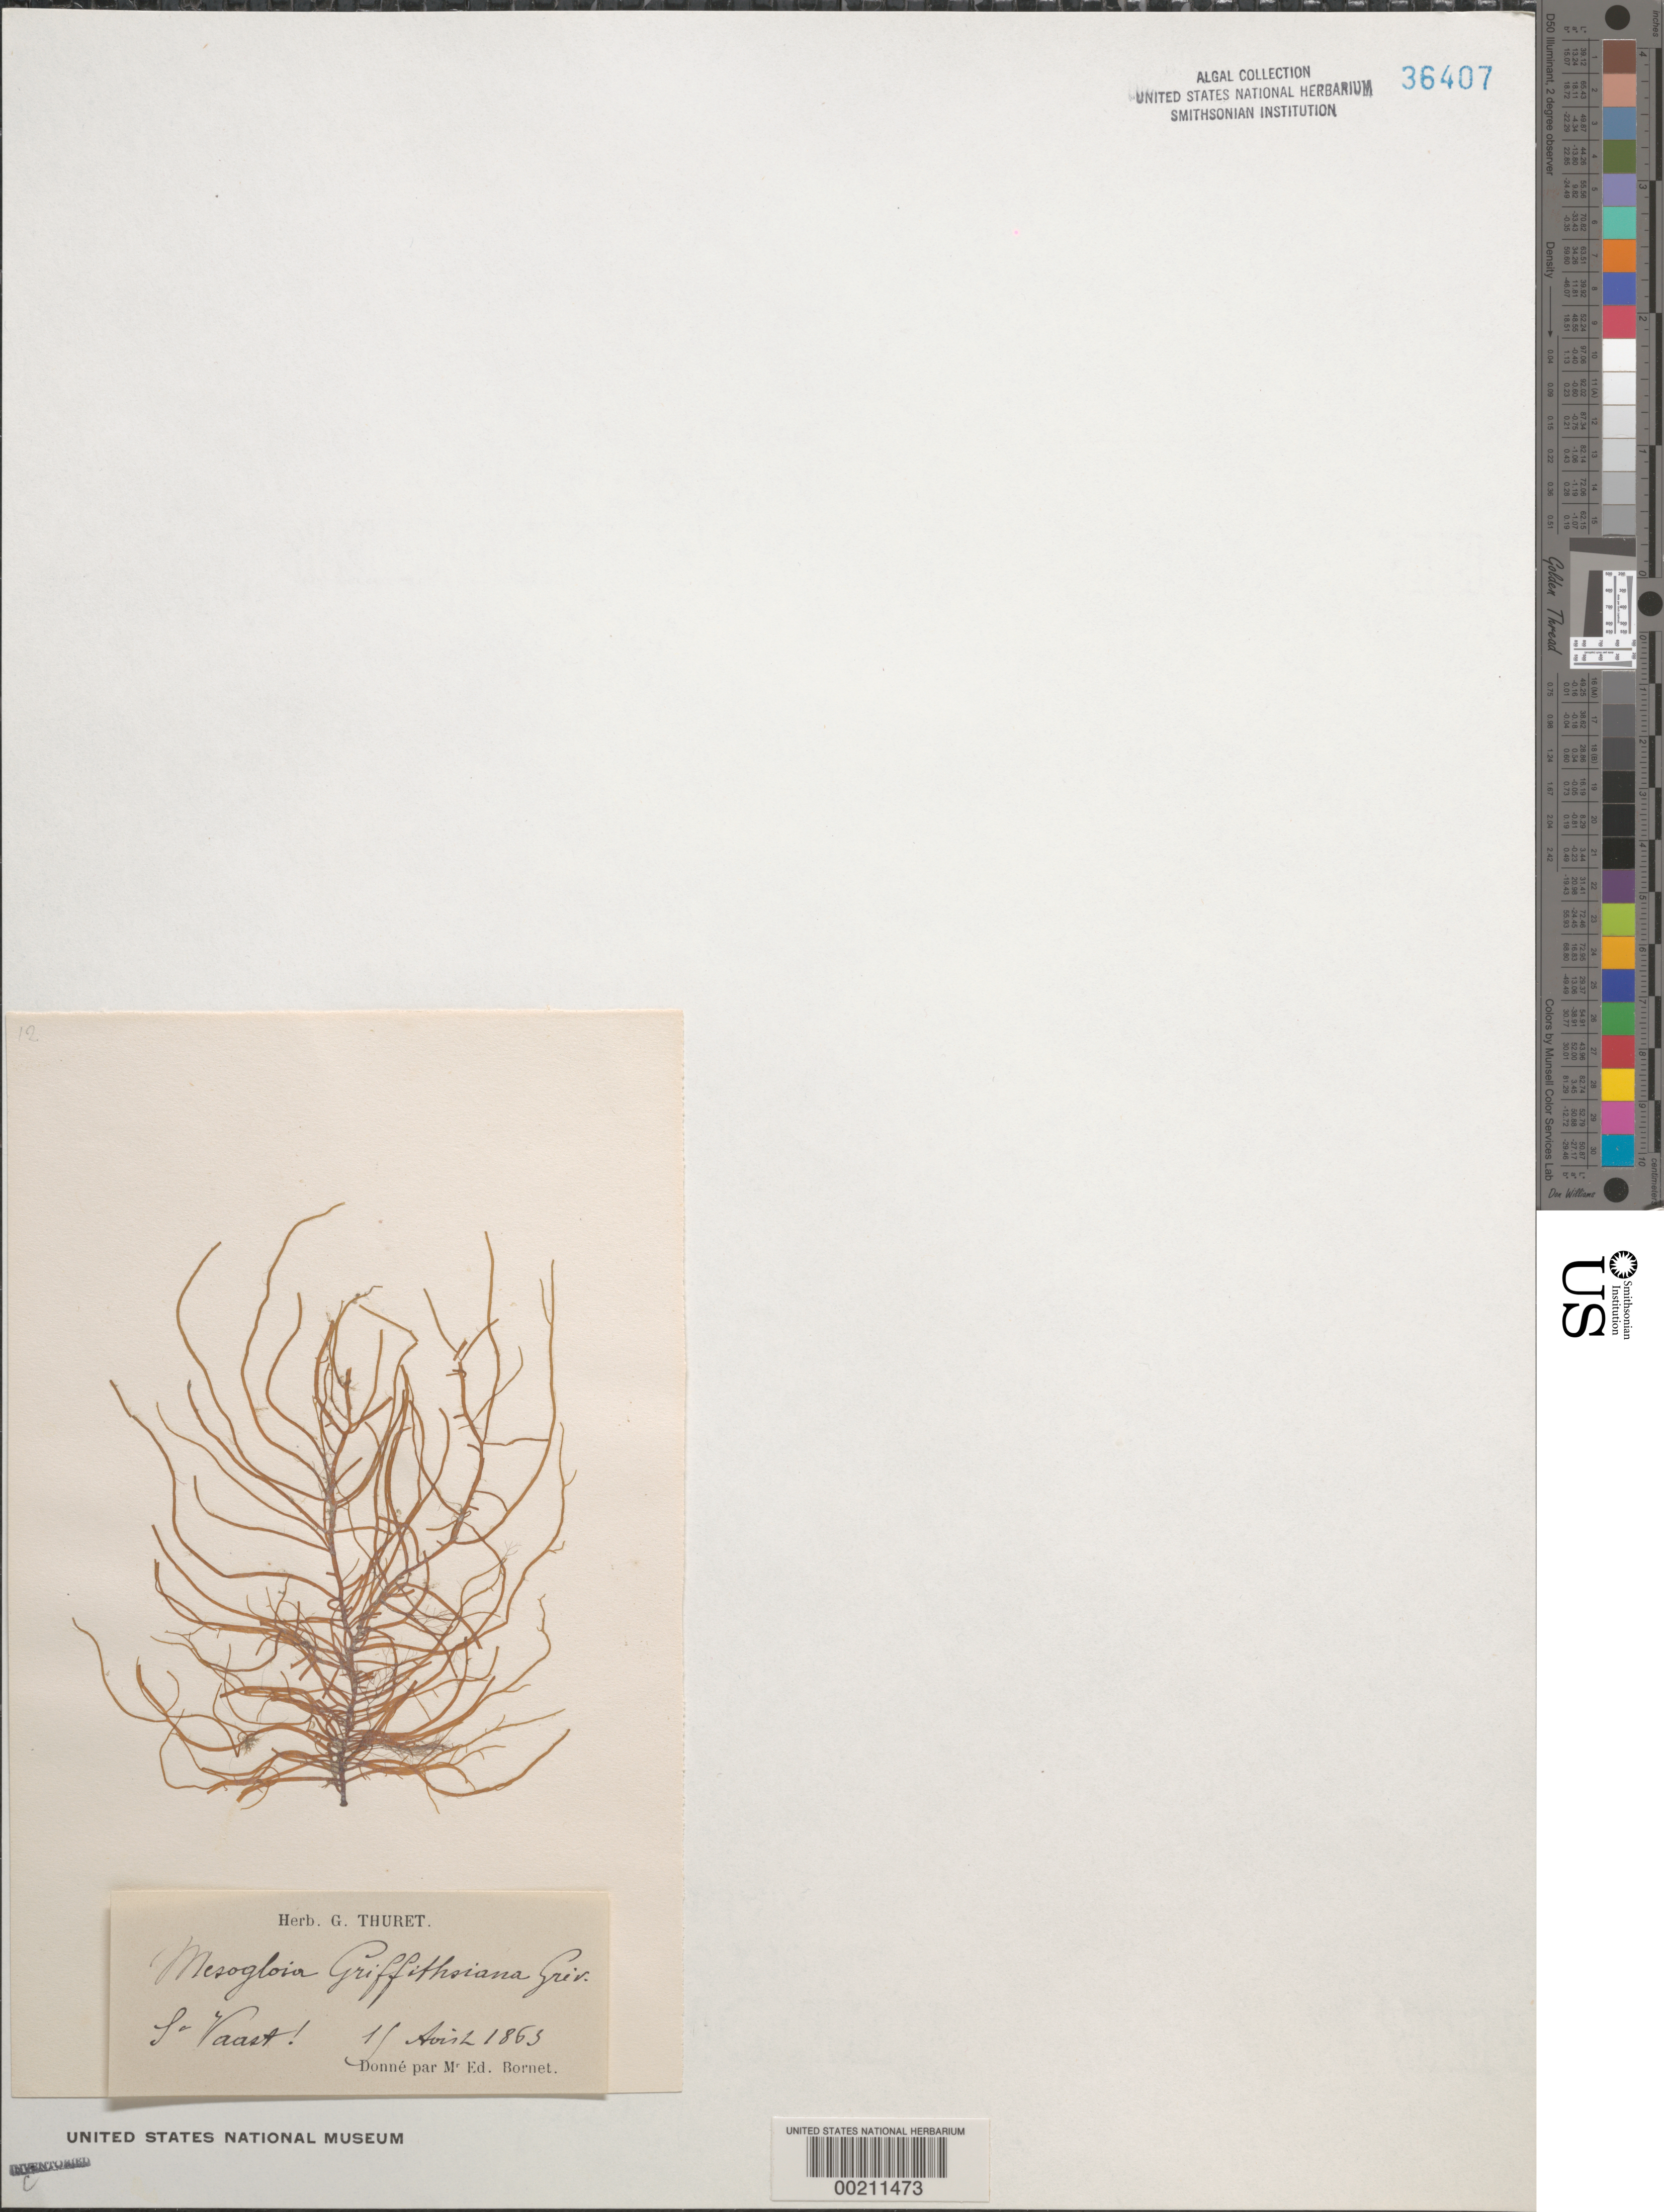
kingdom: Chromista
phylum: Ochrophyta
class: Phaeophyceae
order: Ectocarpales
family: Chordariaceae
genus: Sauvageaugloia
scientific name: Sauvageaugloia divaricata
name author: (Clemente) Cremades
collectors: Thuret, G. (herbarium)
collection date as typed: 15 Apr 1863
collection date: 1863-04-15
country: France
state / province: Normandie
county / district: Manche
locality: St. vaast-la-hougue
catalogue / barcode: US 36407